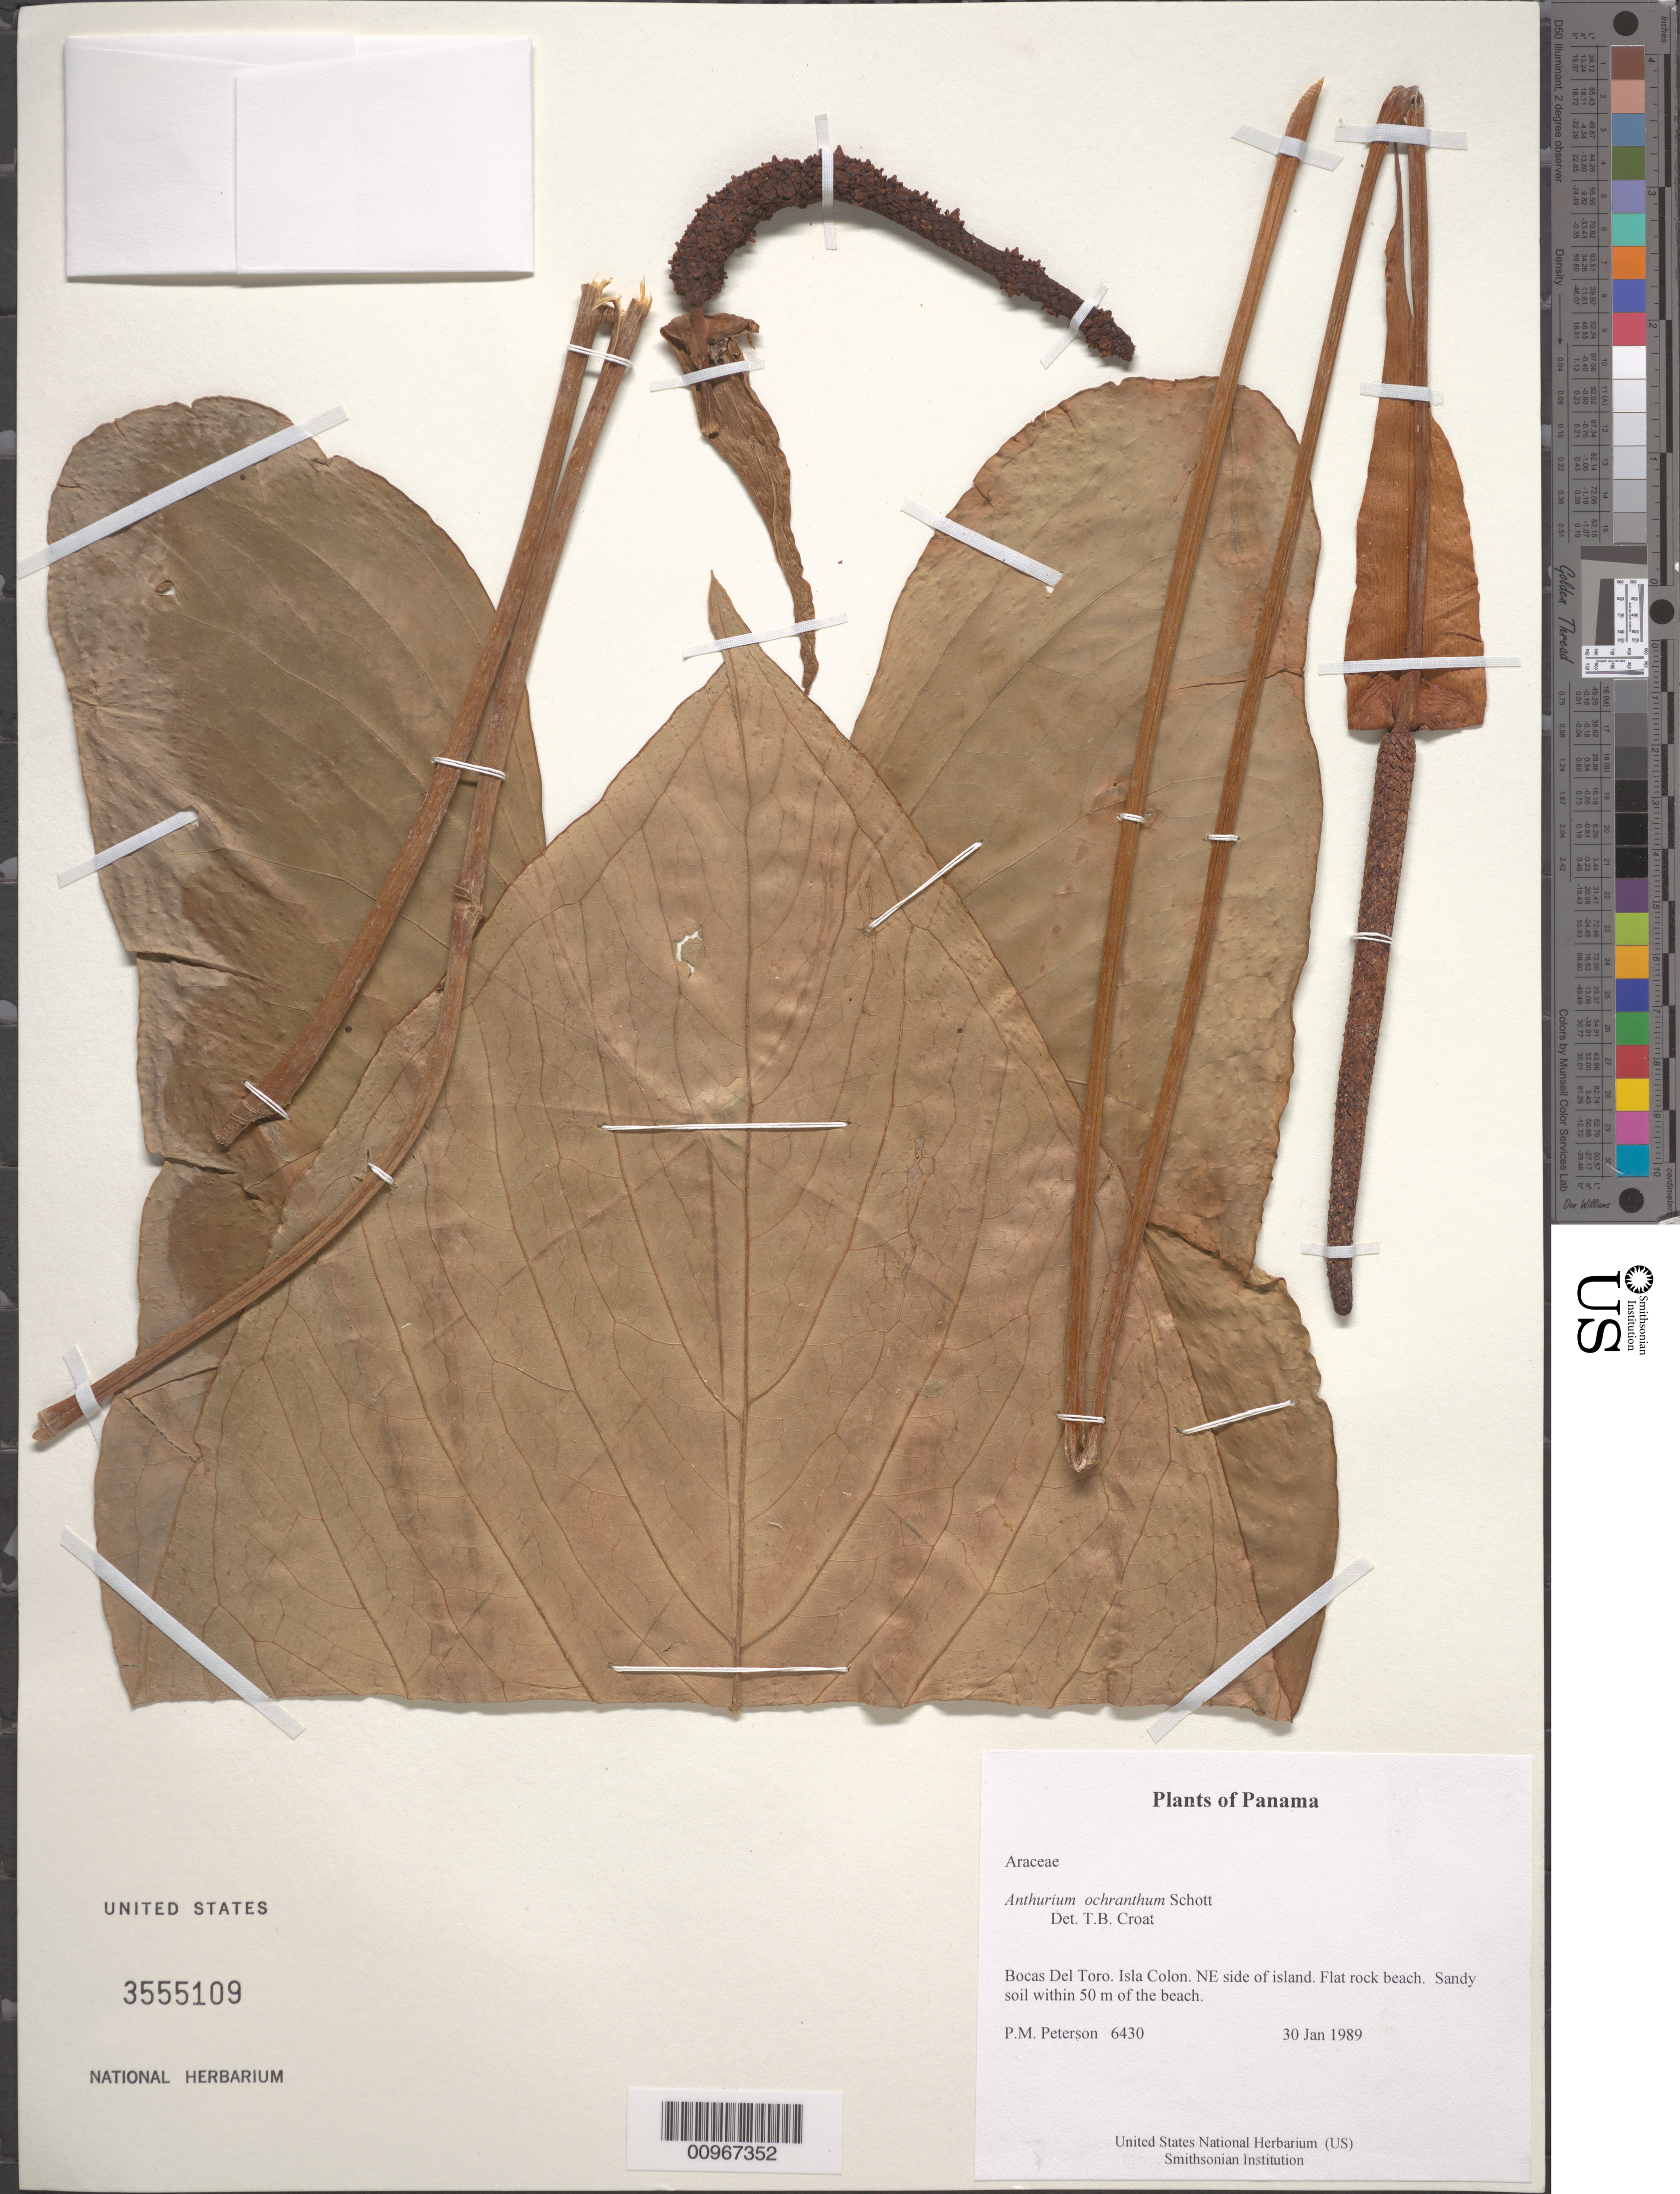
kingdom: Plantae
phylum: Tracheophyta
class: Liliopsida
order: Alismatales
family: Araceae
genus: Anthurium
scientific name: Anthurium ochranthum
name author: K. Koch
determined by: Croat, Thomas B., Missouri Botanical Garden (MO)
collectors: P. M. Peterson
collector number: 06430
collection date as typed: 30 Jan 1989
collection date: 1989-01-30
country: Panama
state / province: Bocas del Toro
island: Colón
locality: NE side of island.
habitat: Flat rock beach. Sandy soil within 50 m of the beach.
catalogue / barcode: US 3555109